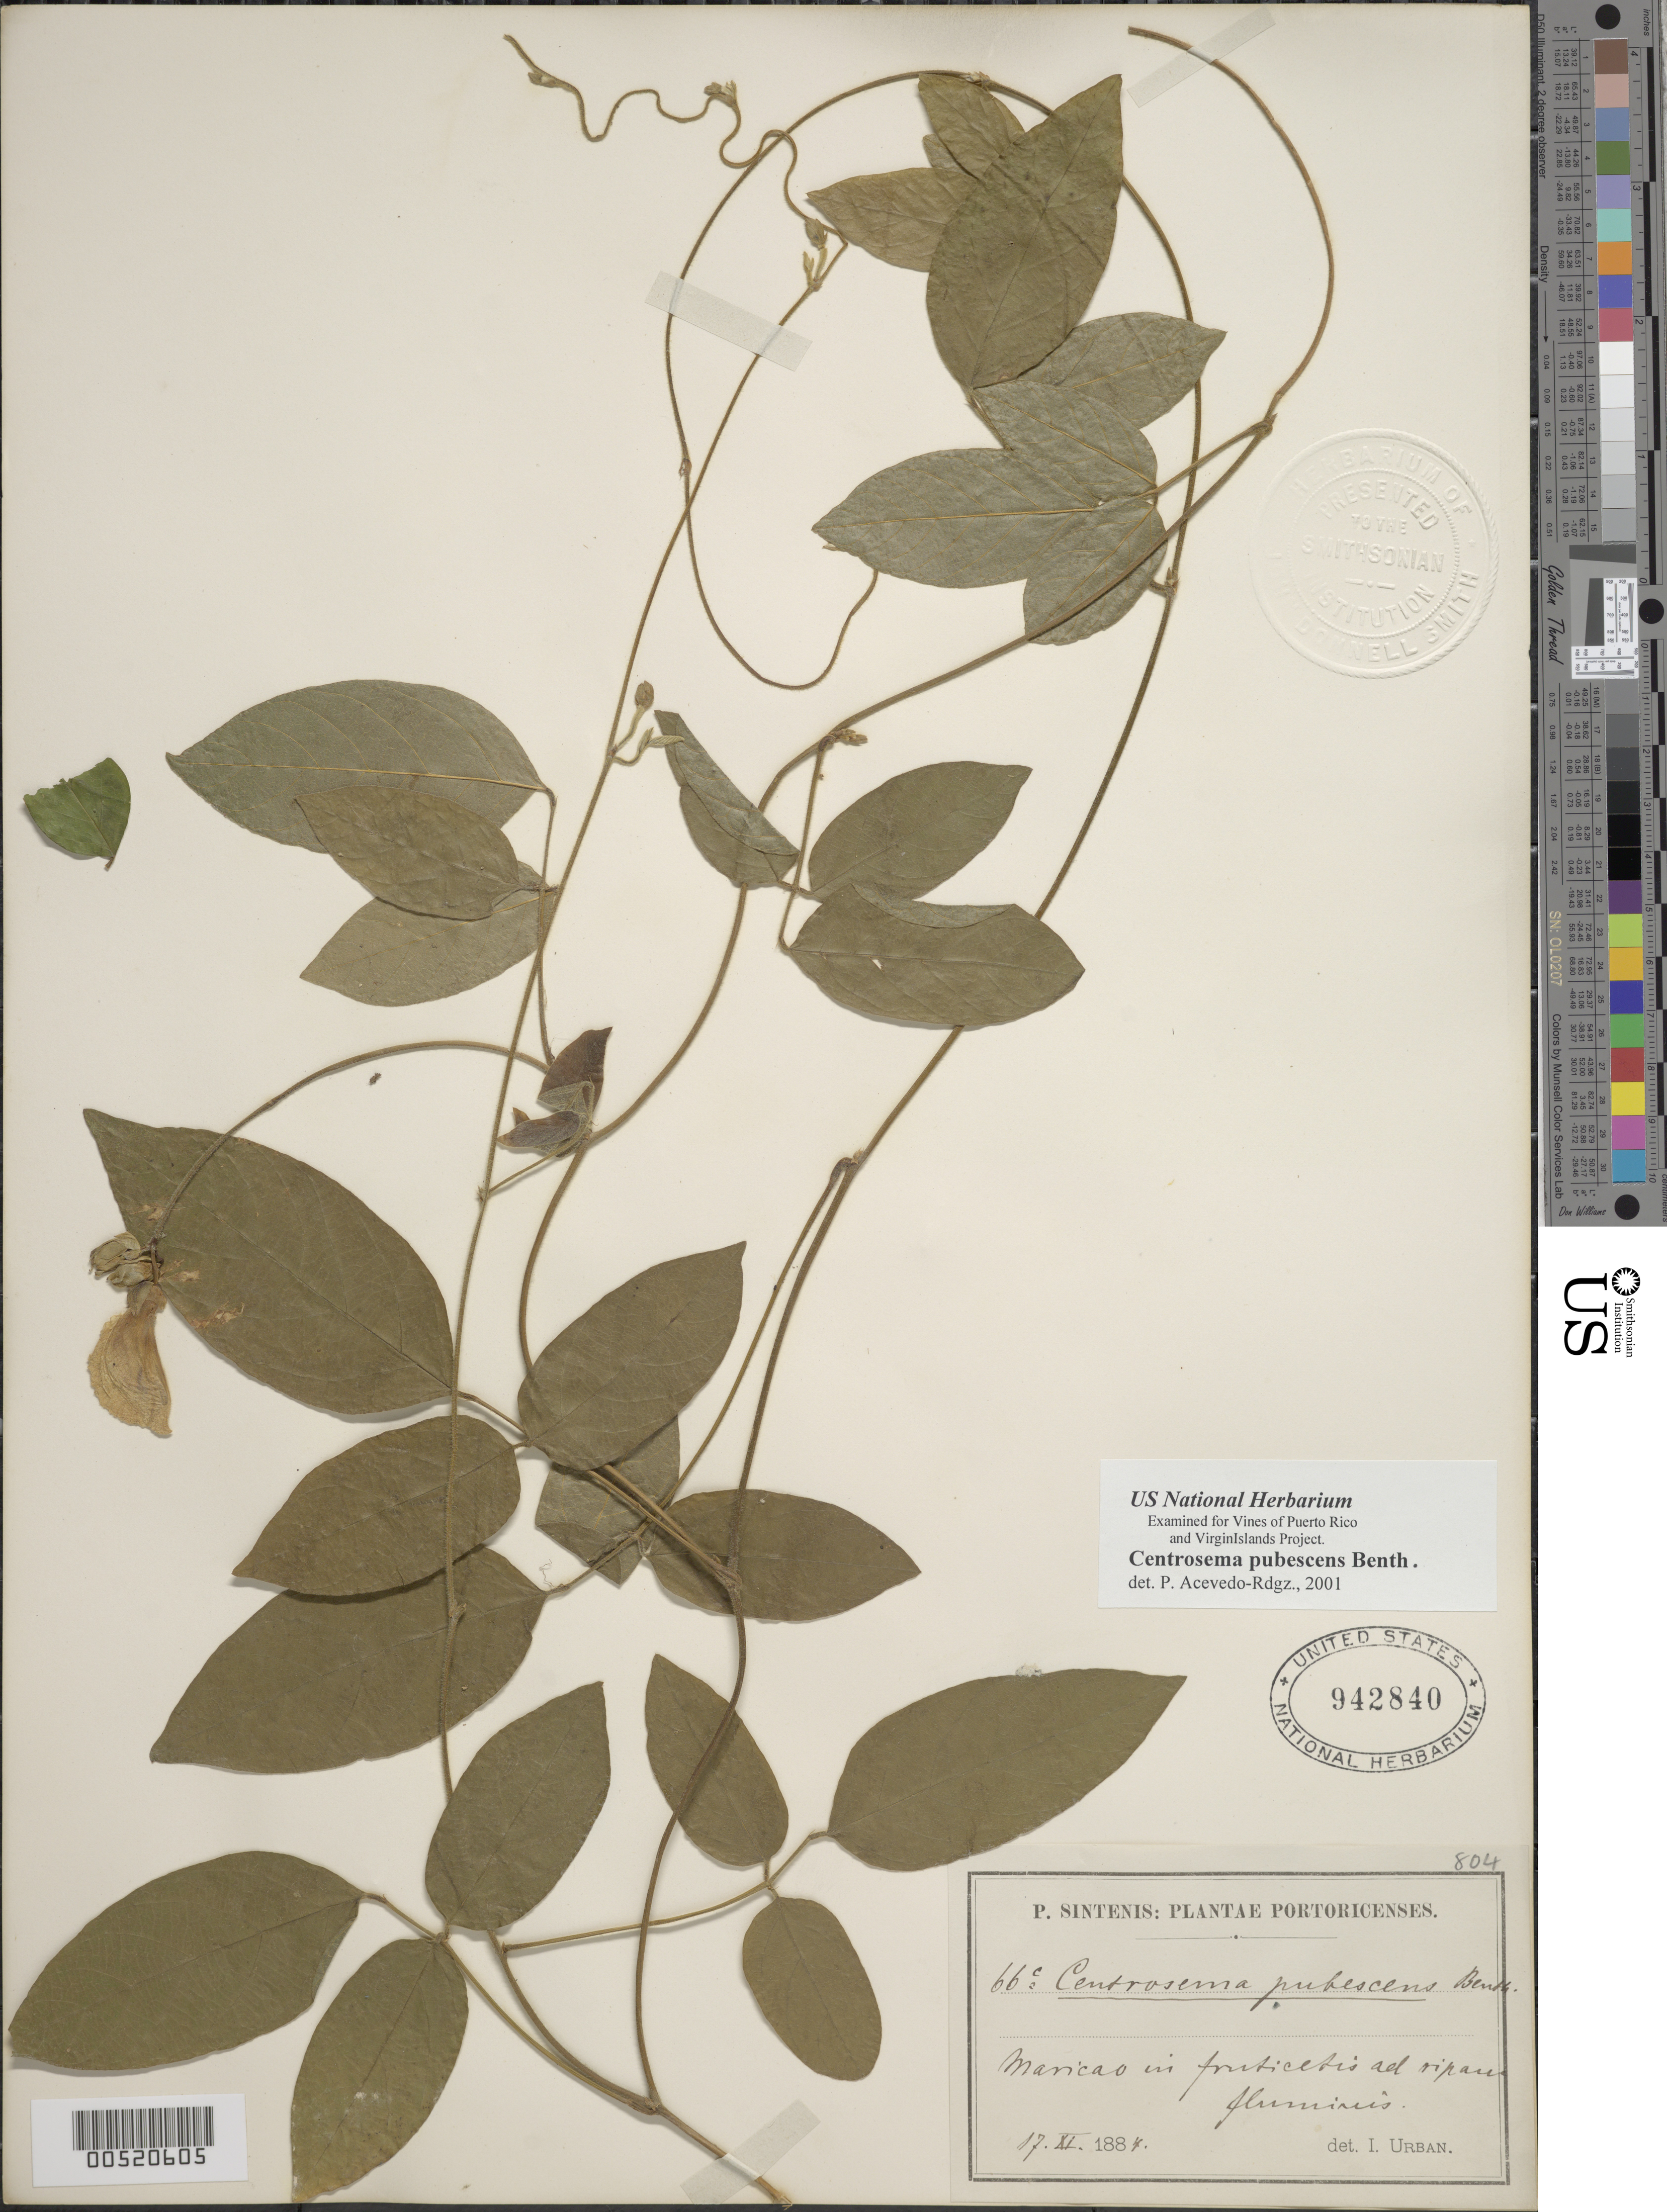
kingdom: Plantae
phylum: Tracheophyta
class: Magnoliopsida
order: Fabales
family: Fabaceae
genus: Centrosema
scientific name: Centrosema pubescens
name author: Benth.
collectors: P. Sintenis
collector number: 66c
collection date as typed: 17 Nov 1884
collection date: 1884-11-17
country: Puerto Rico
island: Greater Antilles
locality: Maricao. In fruticetis ad ripam fluminis.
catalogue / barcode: US 942840